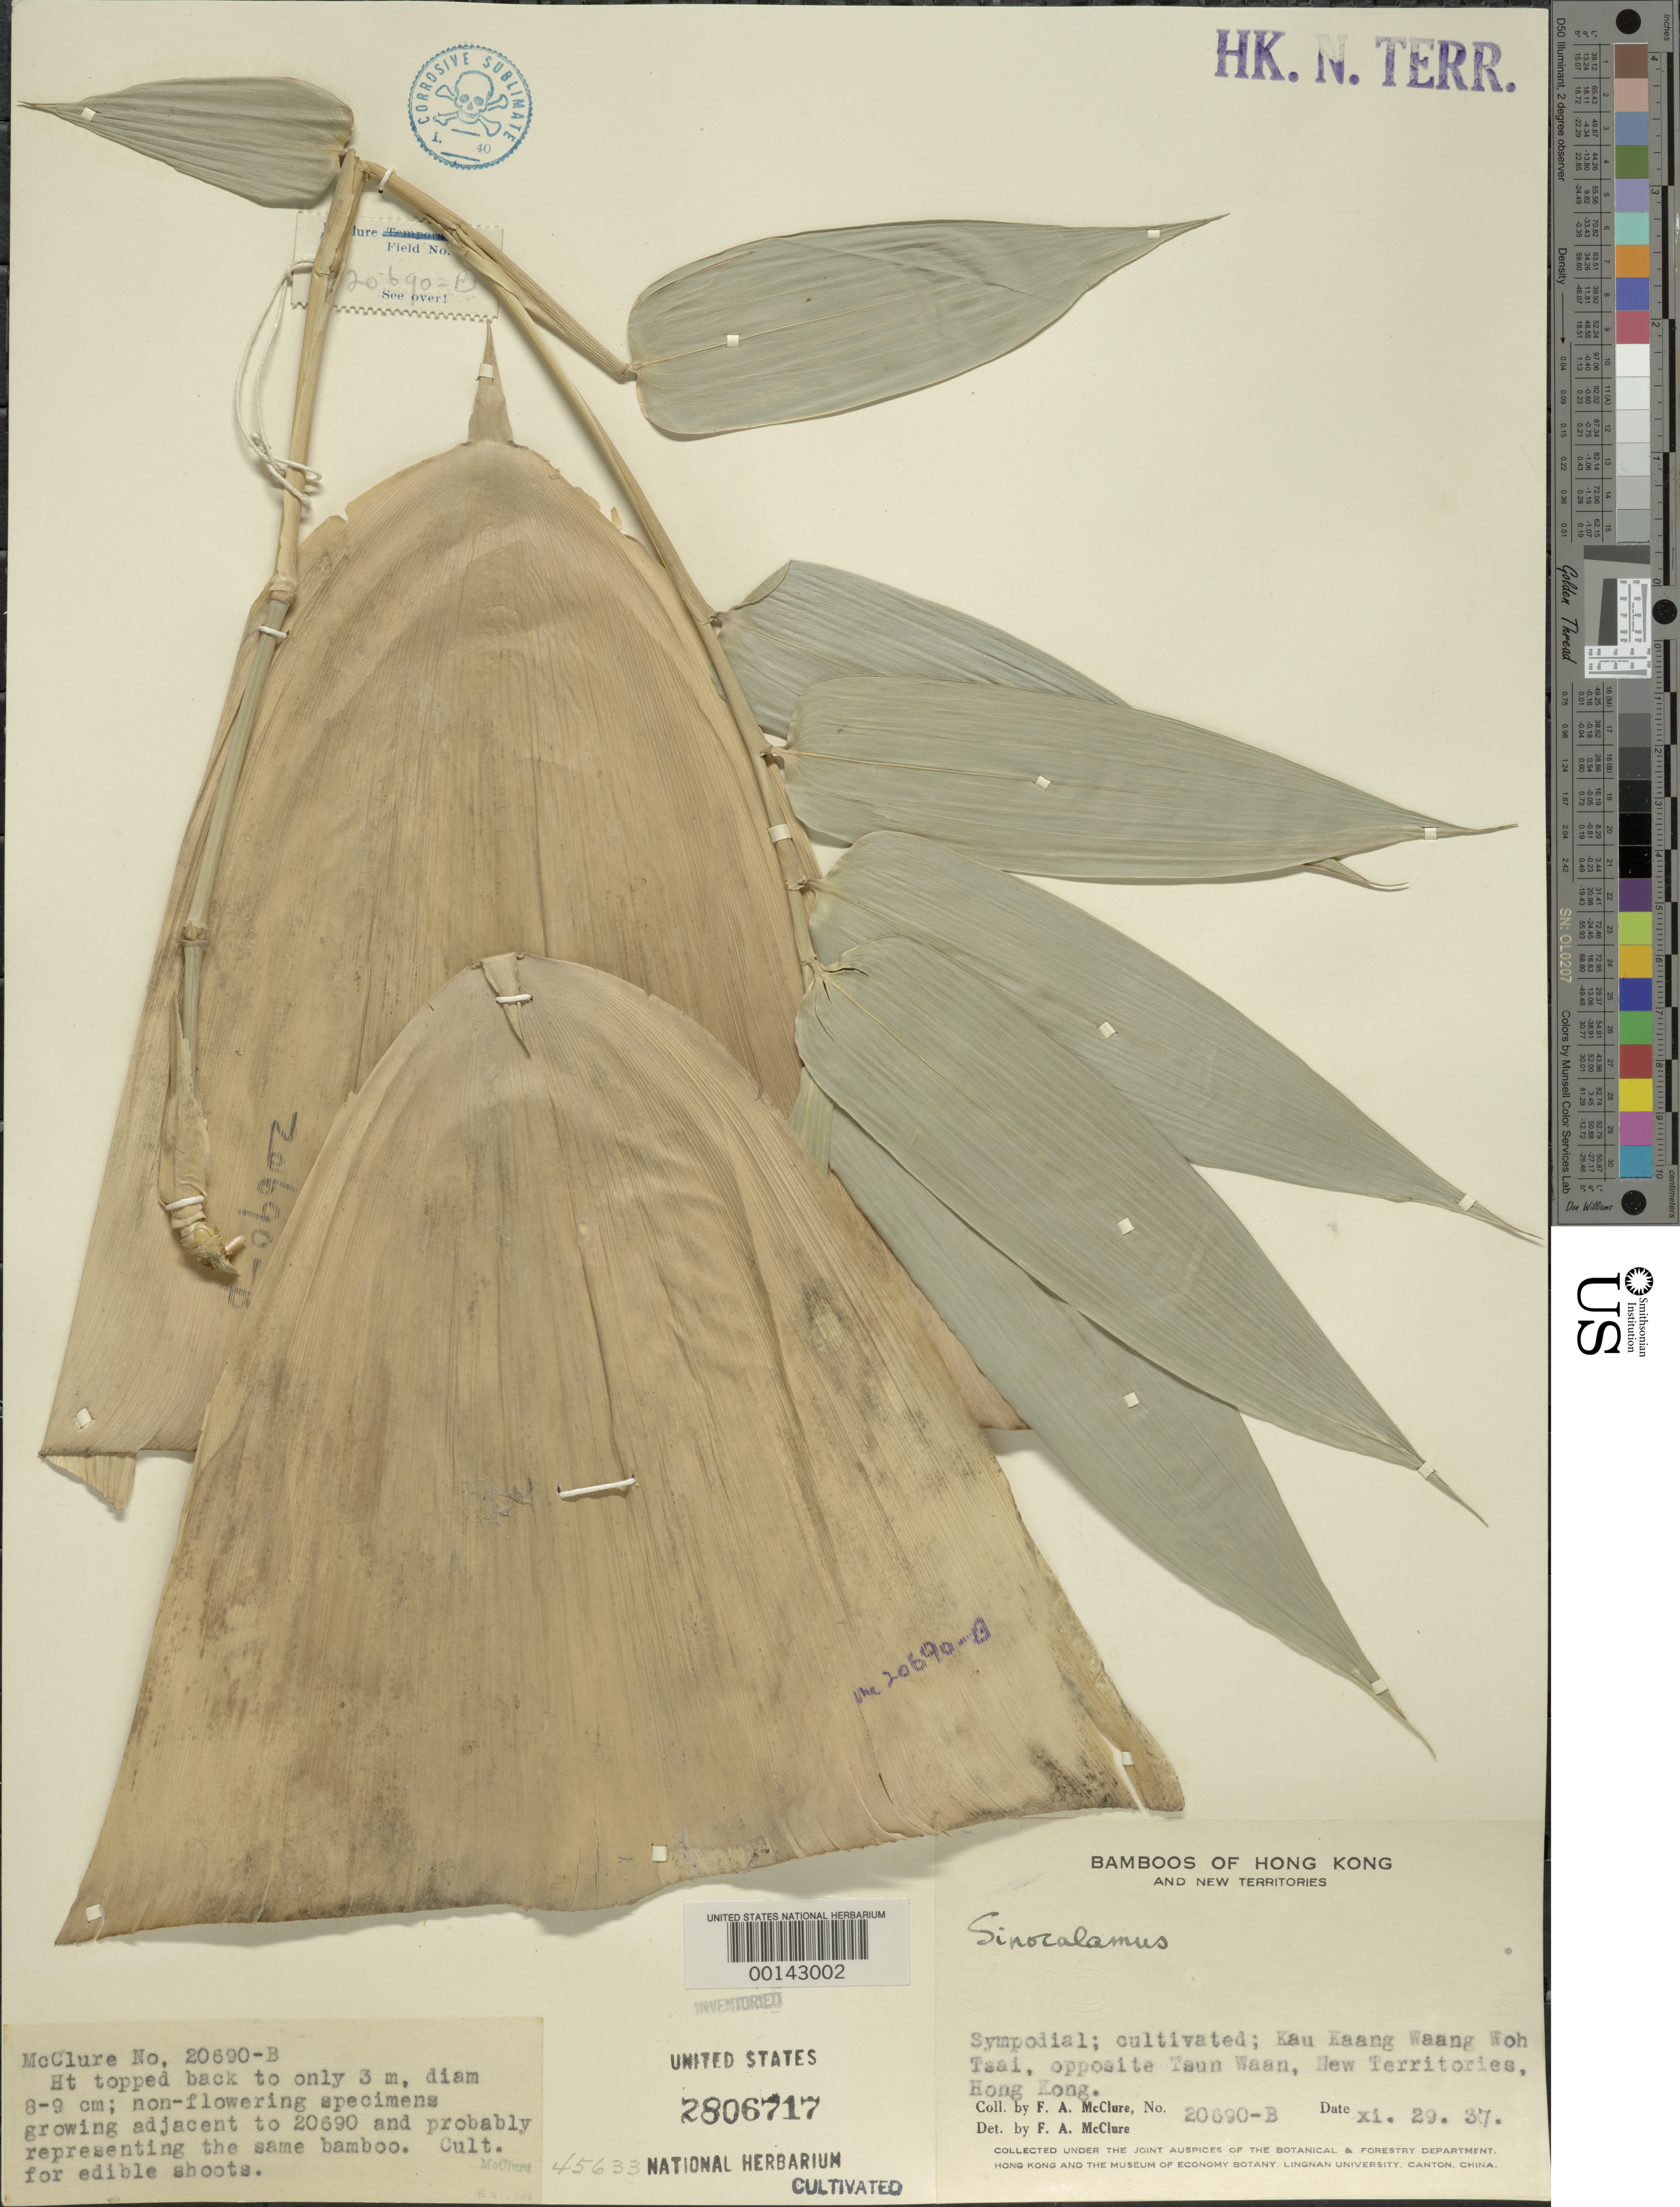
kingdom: Plantae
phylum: Tracheophyta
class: Liliopsida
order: Poales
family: Poaceae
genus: Sinocalamus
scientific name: Sinocalamus sp.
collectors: F. A. McClure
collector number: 20690 B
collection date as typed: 29 Nov 1937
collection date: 1937-11-29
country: China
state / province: Hong Kong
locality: Tsun Waan, Kau Kaang Waang Woh Tsai, oppostie Tsun Wann Village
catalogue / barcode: US 2806717